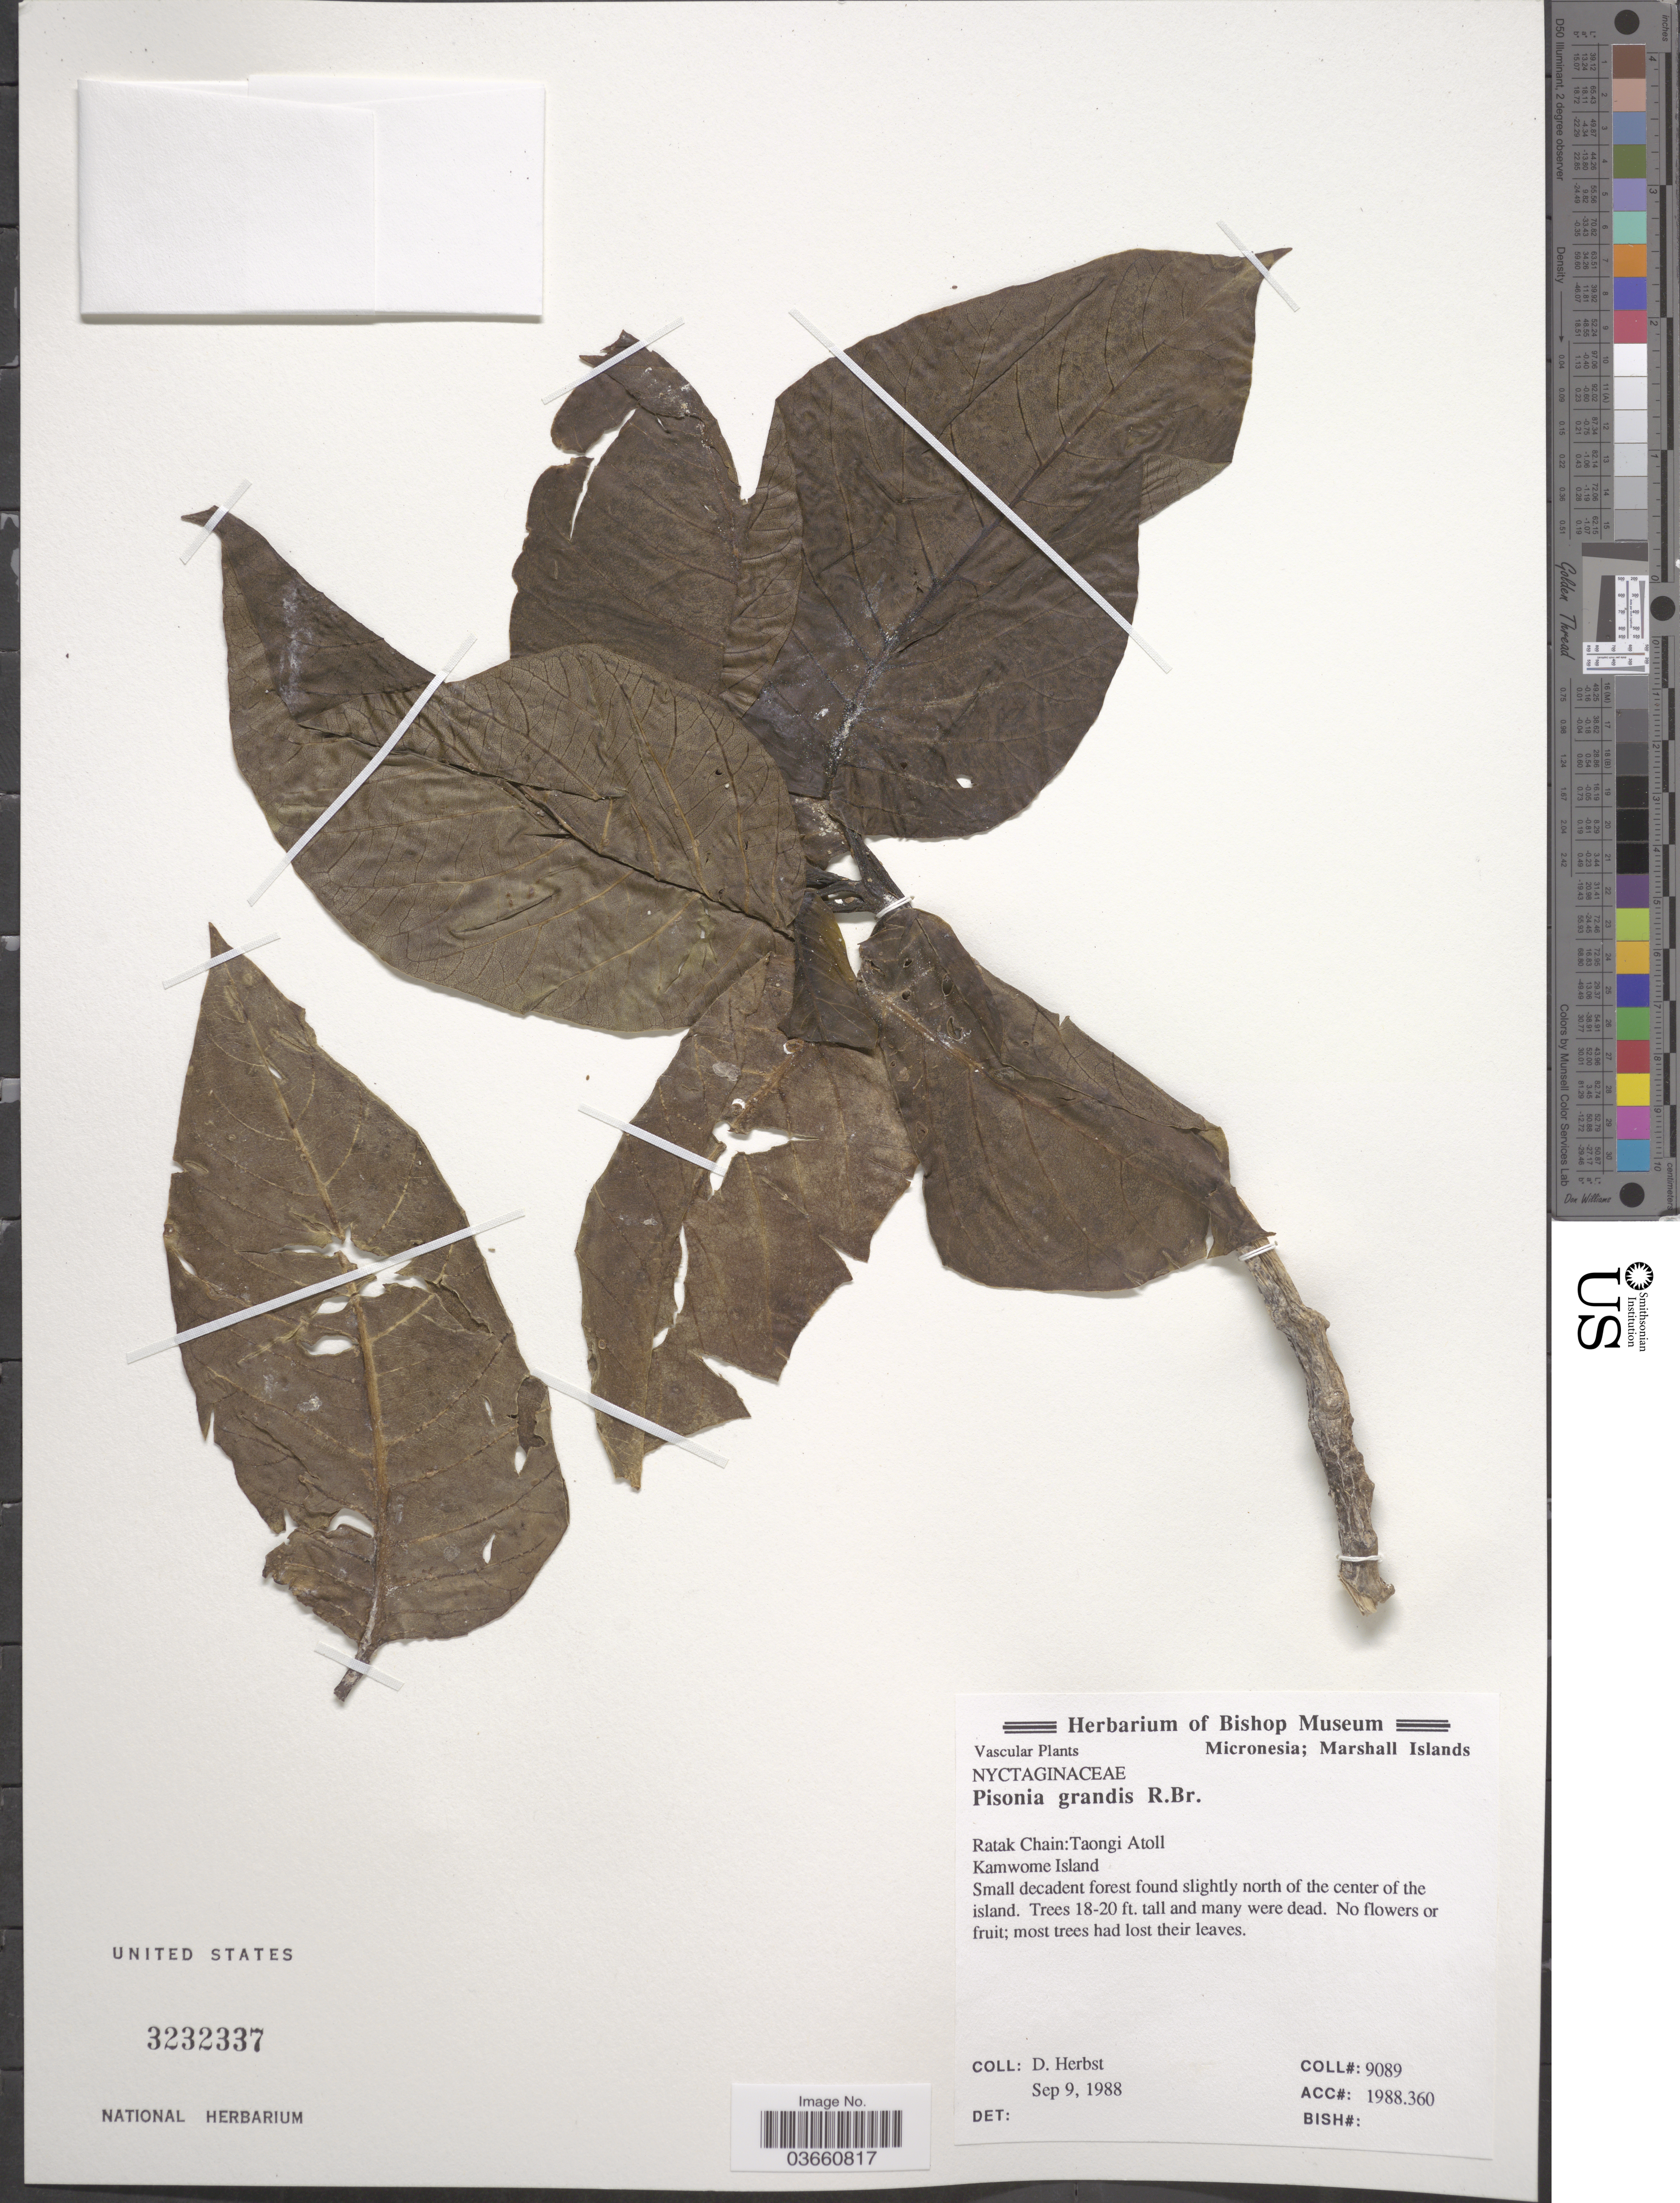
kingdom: Plantae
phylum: Tracheophyta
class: Magnoliopsida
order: Caryophyllales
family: Nyctaginaceae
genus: Pisonia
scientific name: Pisonia grandis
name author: R. Br.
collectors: D. Herbst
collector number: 9089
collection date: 1988-09-09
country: Marshall Islands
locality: Micronesia. Ratak Chain: Taongi Atoll. Kamwome Island.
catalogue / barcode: US 3232337